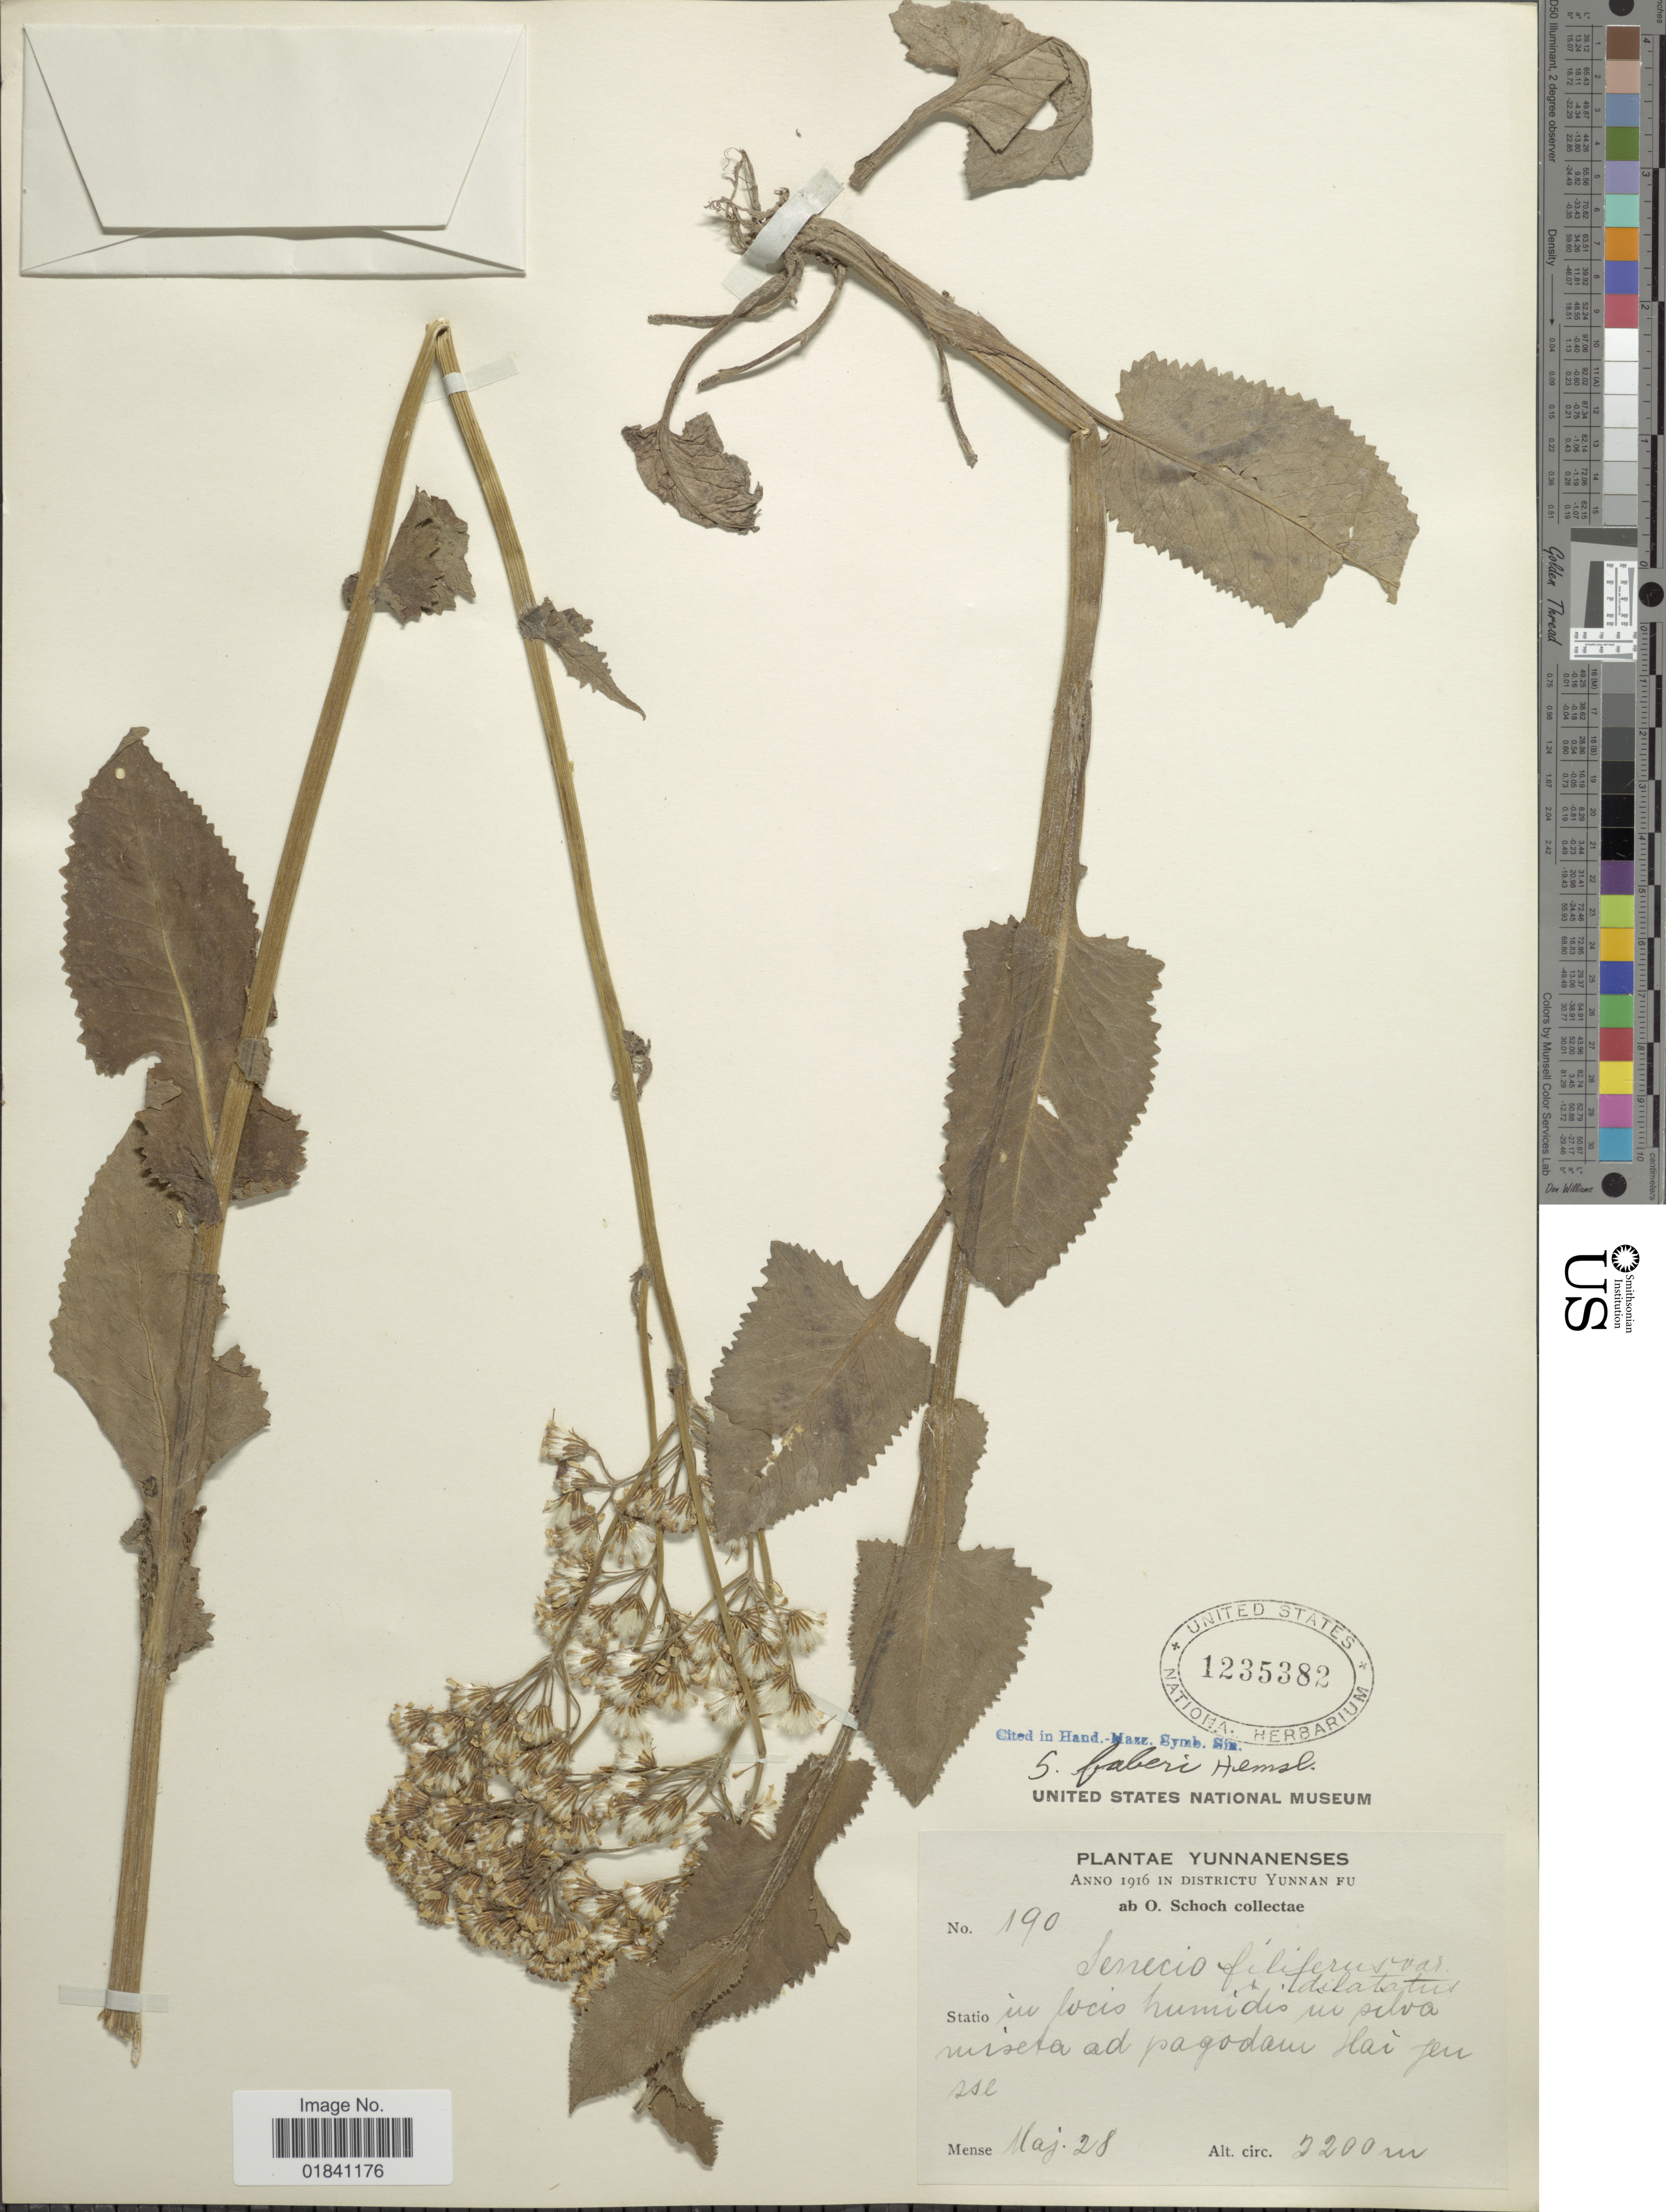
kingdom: Plantae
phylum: Tracheophyta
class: Magnoliopsida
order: Asterales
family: Asteraceae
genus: Senecio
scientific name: Senecio filiferus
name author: Franch.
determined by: Ren, C.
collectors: O. Schoch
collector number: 190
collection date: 1916-05-28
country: China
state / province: Yunnan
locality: Districtu Yunnan Fu. Hai Jeu sze [interpreted]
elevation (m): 2200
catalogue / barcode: US 1235382